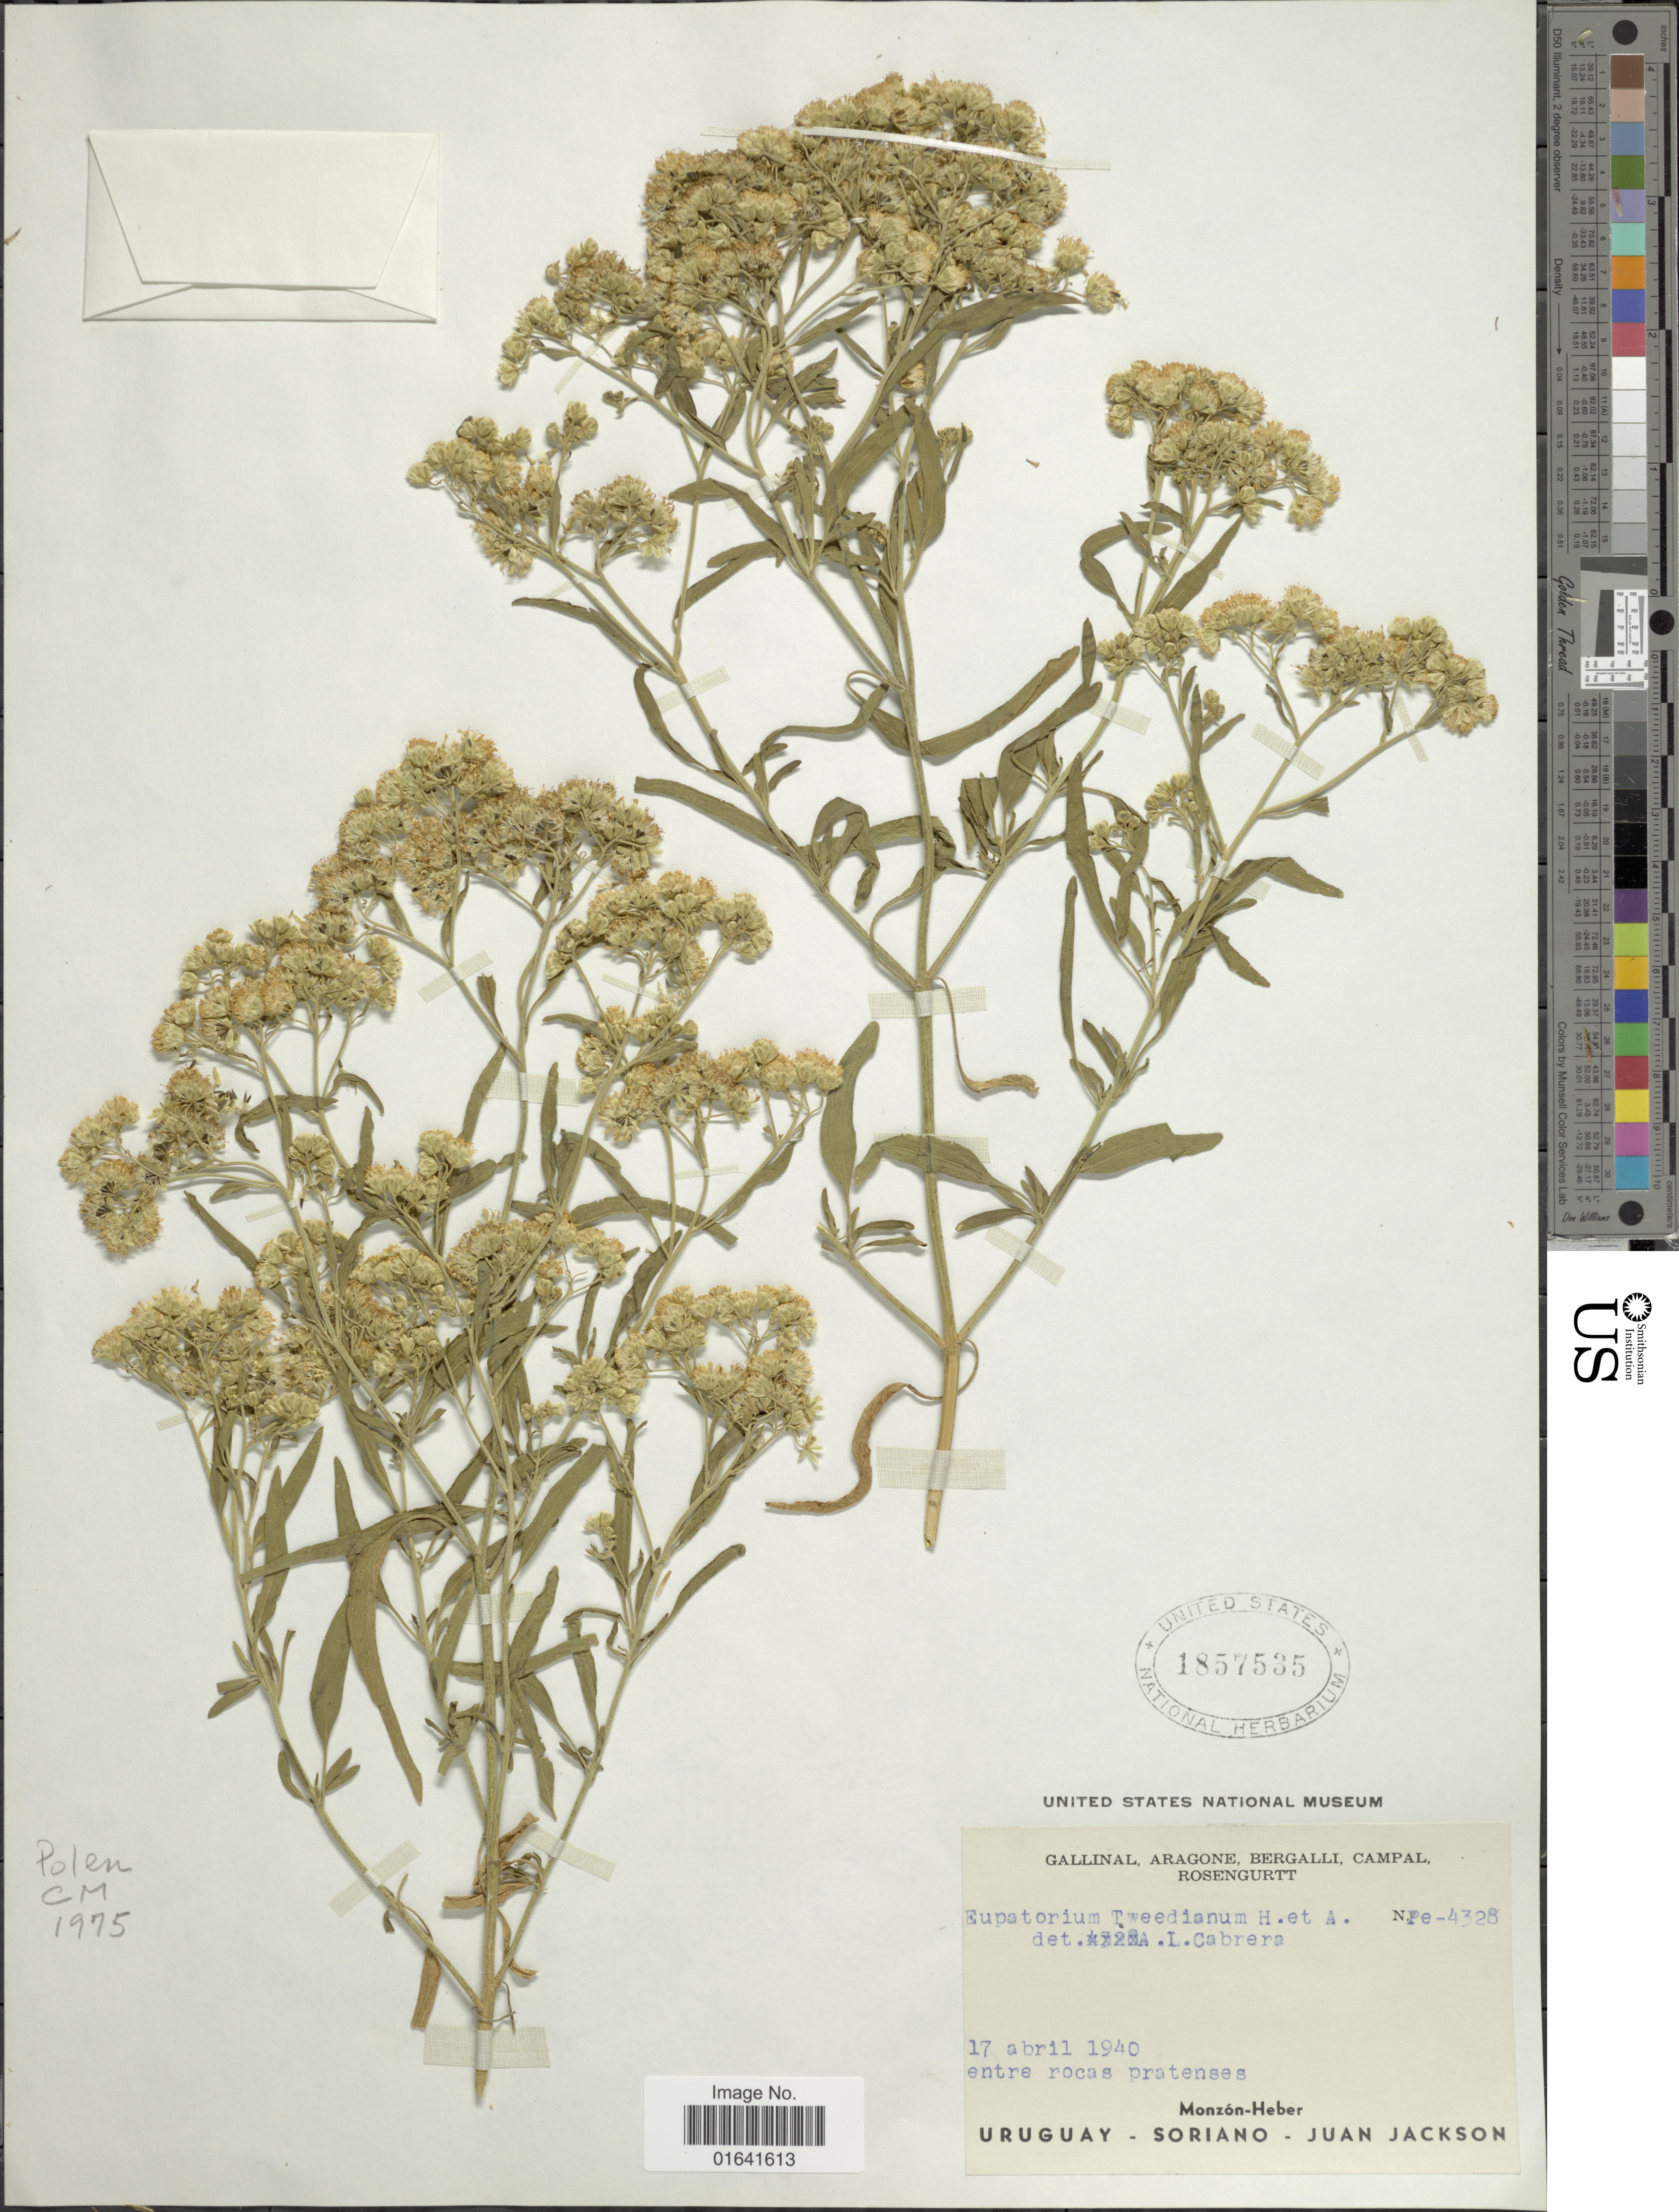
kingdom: Plantae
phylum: Tracheophyta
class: Magnoliopsida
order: Asterales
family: Asteraceae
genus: Hatschbachiella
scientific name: Hatschbachiella tweedieana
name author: (Hook. & Arn.) R.M. King & H. Rob.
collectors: -. Gallinal, -- Aragone, -- Bergalli, -- Campal & Rosengurtt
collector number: Pe-4328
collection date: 1940-04-17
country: Uruguay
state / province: Soriano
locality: Entre rocas pratenses, Monzón-Heber, Juan Jackson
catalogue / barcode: US 1857535